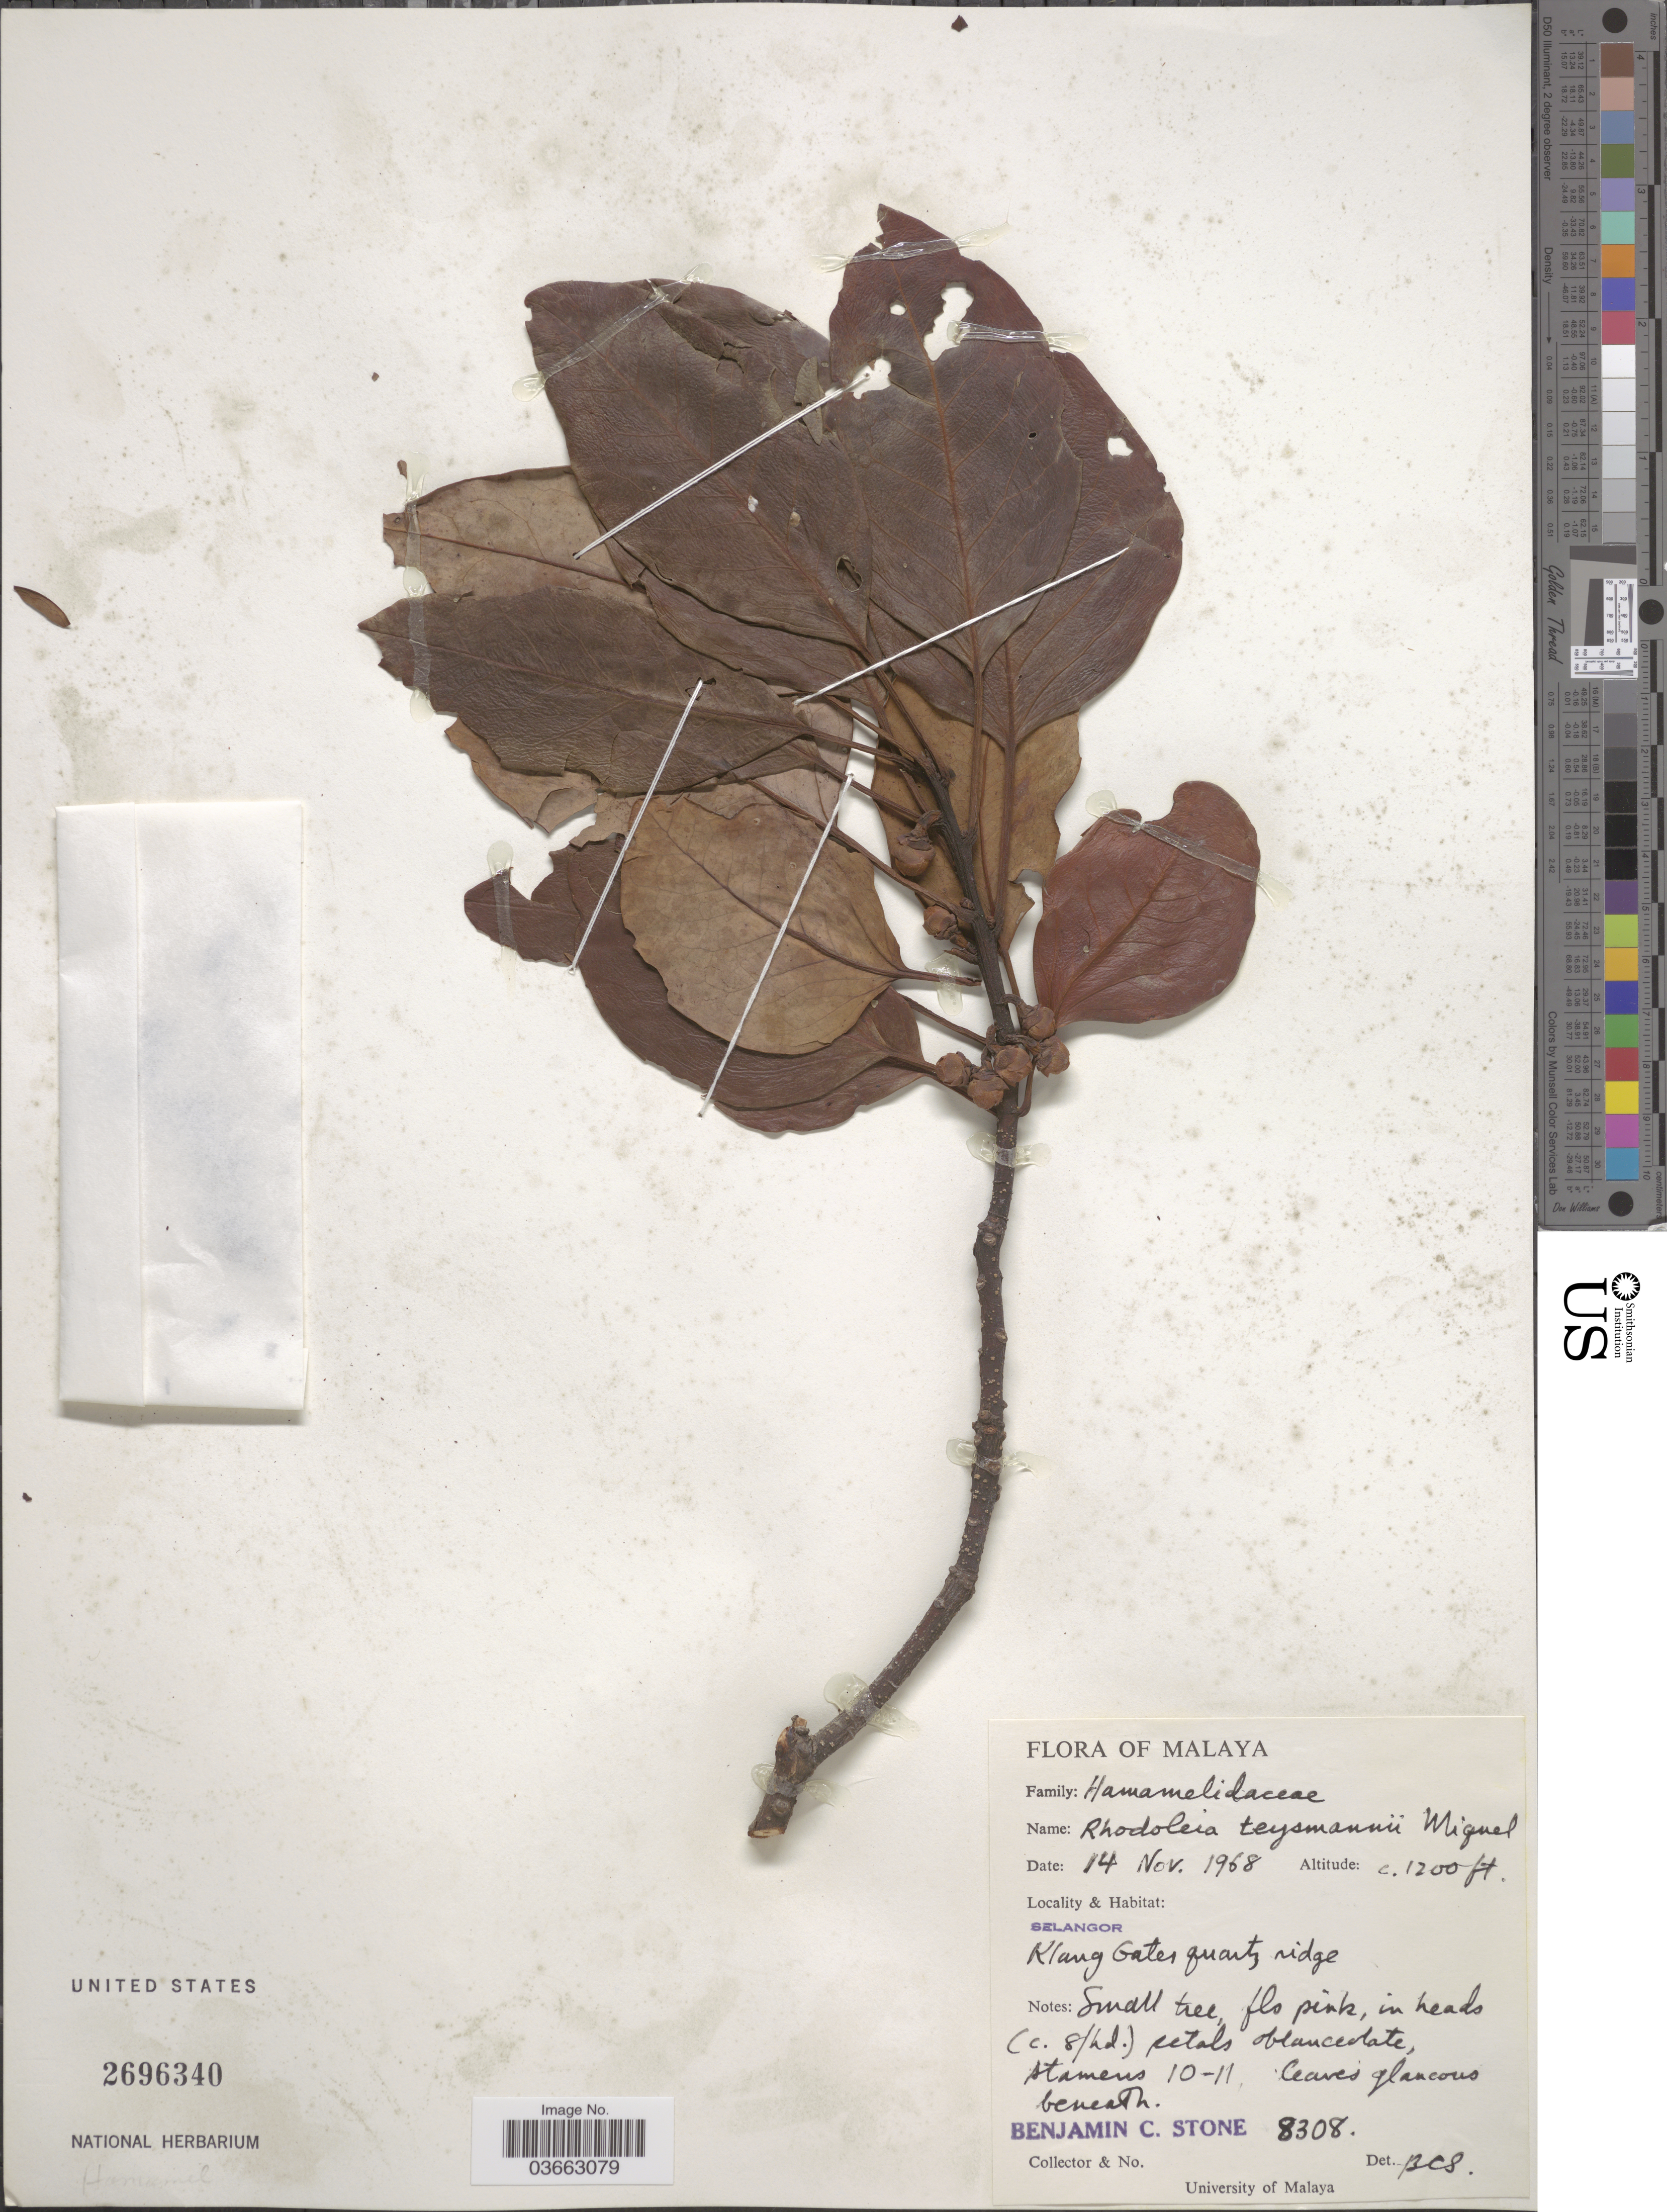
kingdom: Plantae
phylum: Tracheophyta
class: Magnoliopsida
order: Saxifragales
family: Hamamelidaceae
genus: Rhodoleia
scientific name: Rhodoleia teysmanni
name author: Miq.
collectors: B. C. Stone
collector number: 8308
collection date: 1968-11-14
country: Malaysia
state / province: Selangor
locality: Klang Gates quartz ridge.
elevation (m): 366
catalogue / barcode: US 2696340